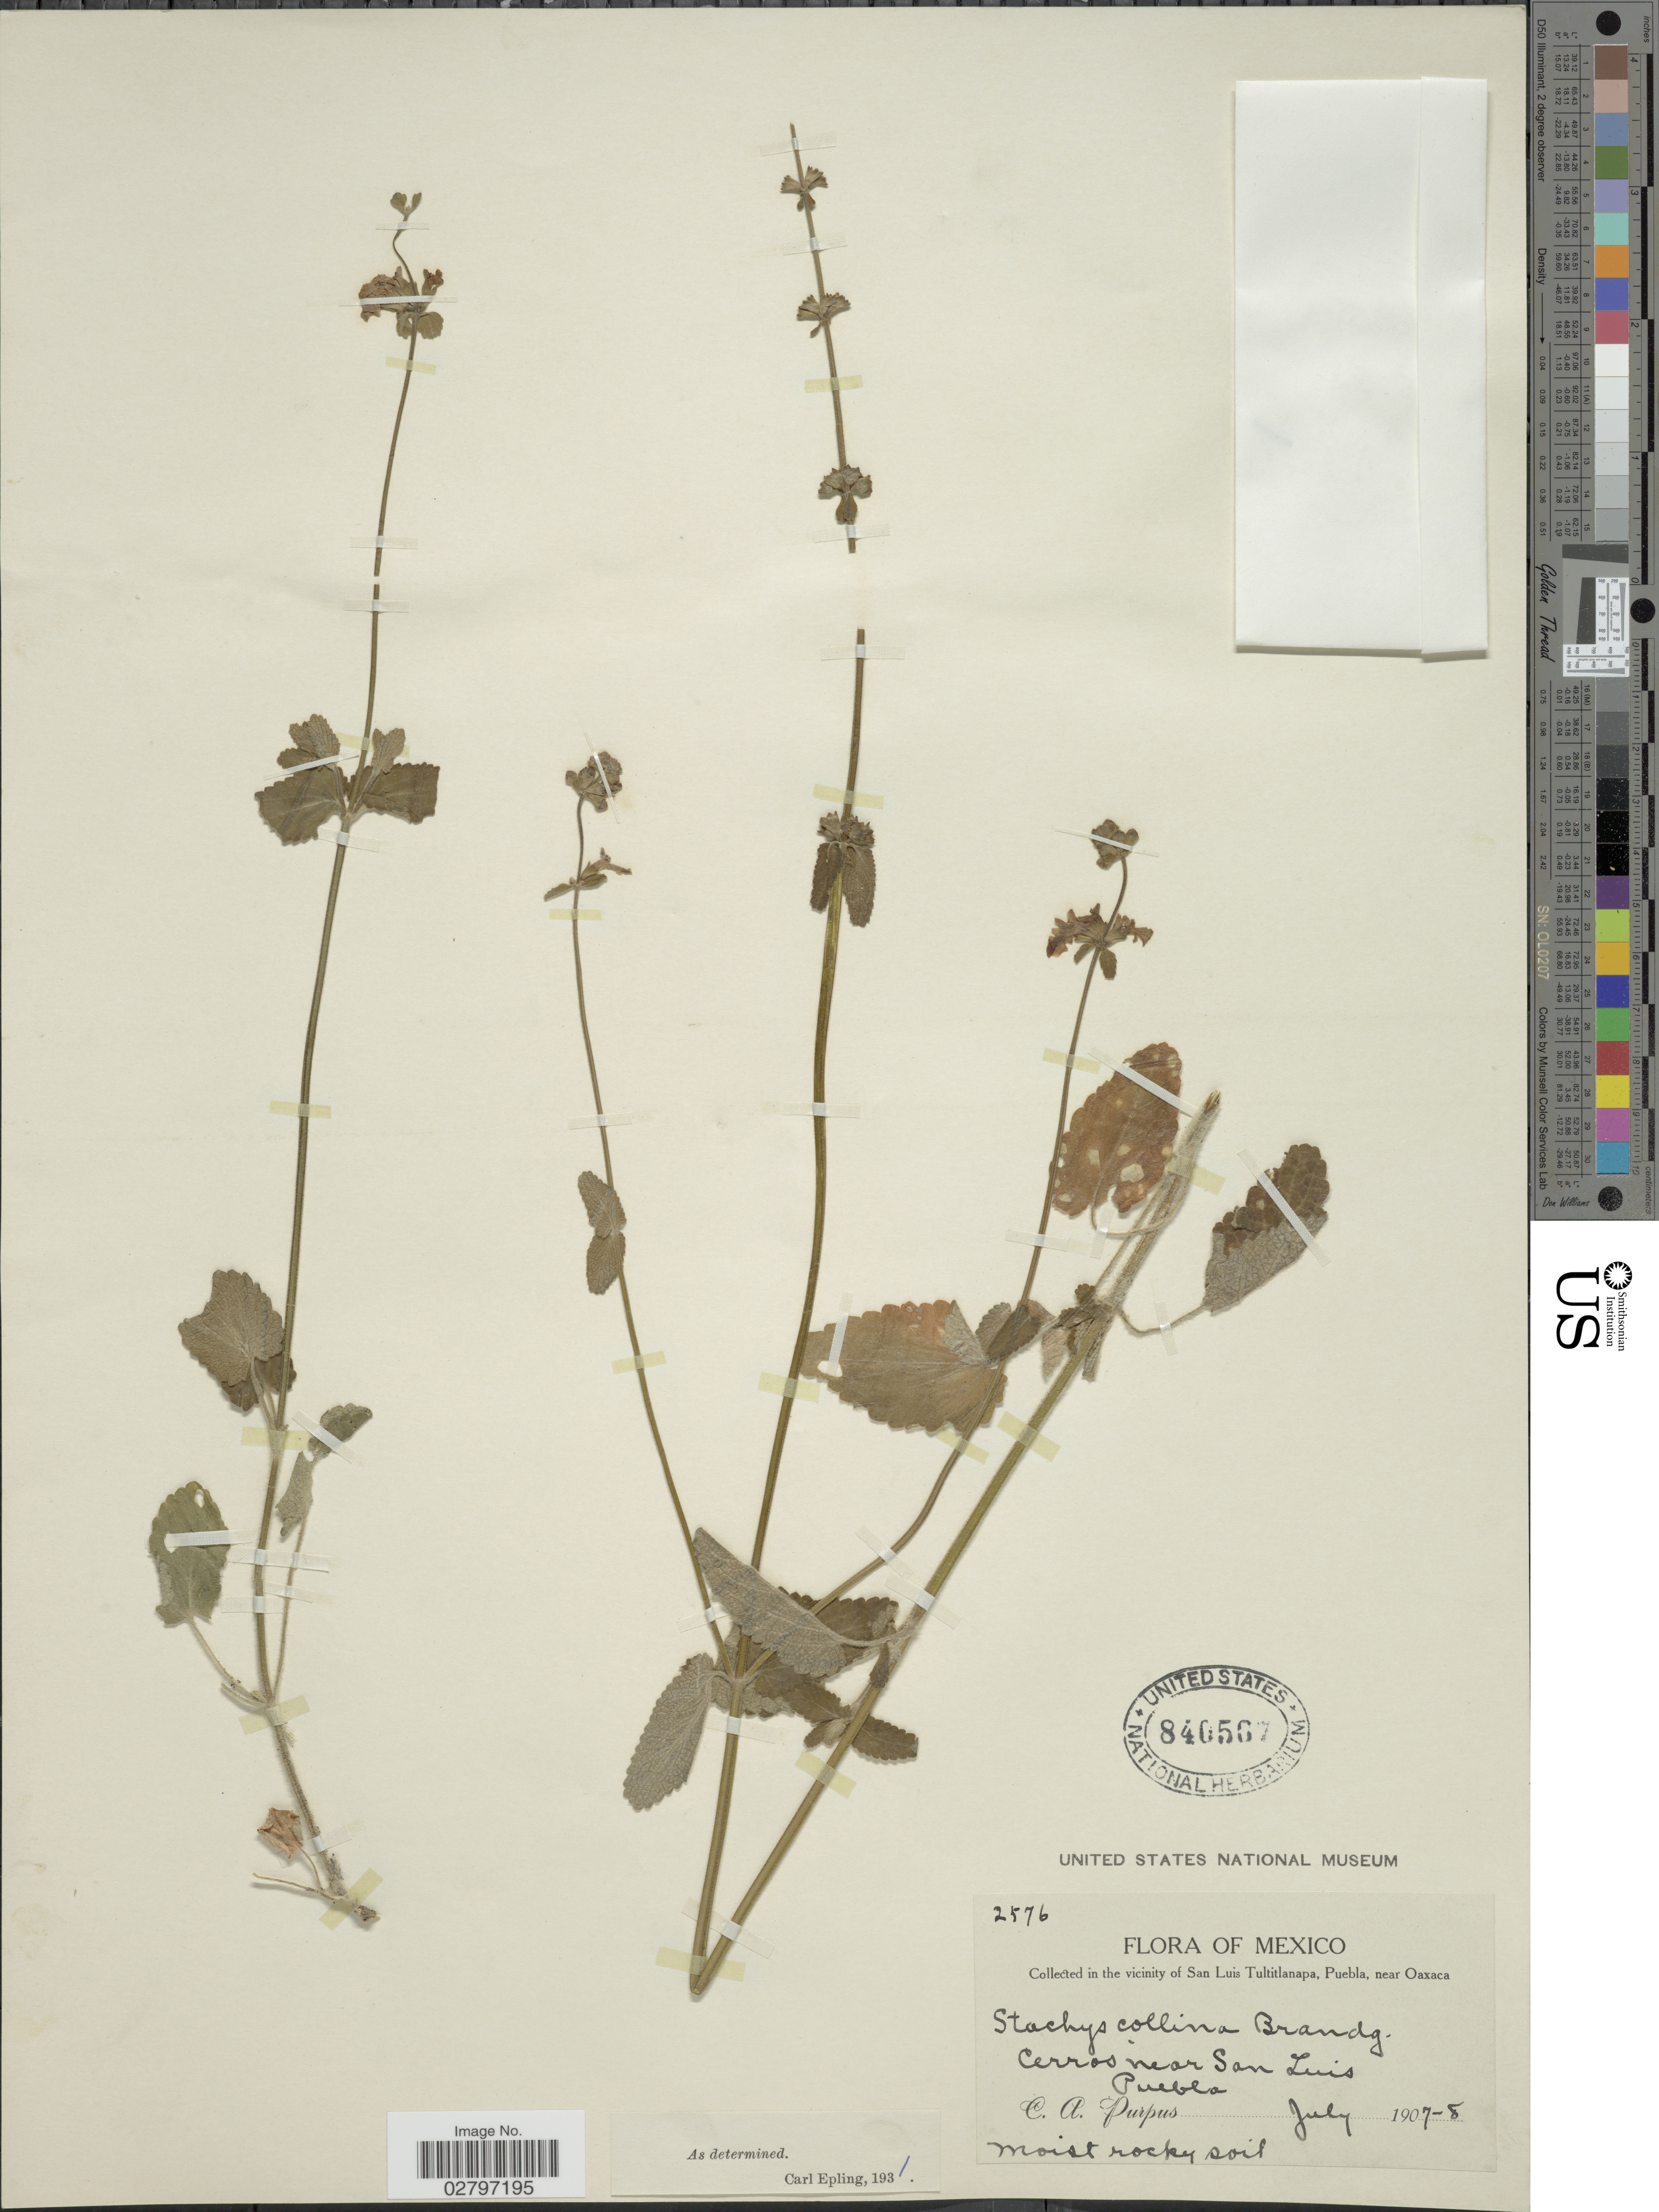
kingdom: Plantae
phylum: Tracheophyta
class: Magnoliopsida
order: Lamiales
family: Lamiaceae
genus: Stachys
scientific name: Stachys collina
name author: Brandegee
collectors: C. A. Purpus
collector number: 2576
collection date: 1907-07/1908-07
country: Mexico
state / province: Puebla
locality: Vicinity of San Luis Tultitlanapa, Puebla, near Oaxaca. Cerros near San Luis.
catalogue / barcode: US 840567